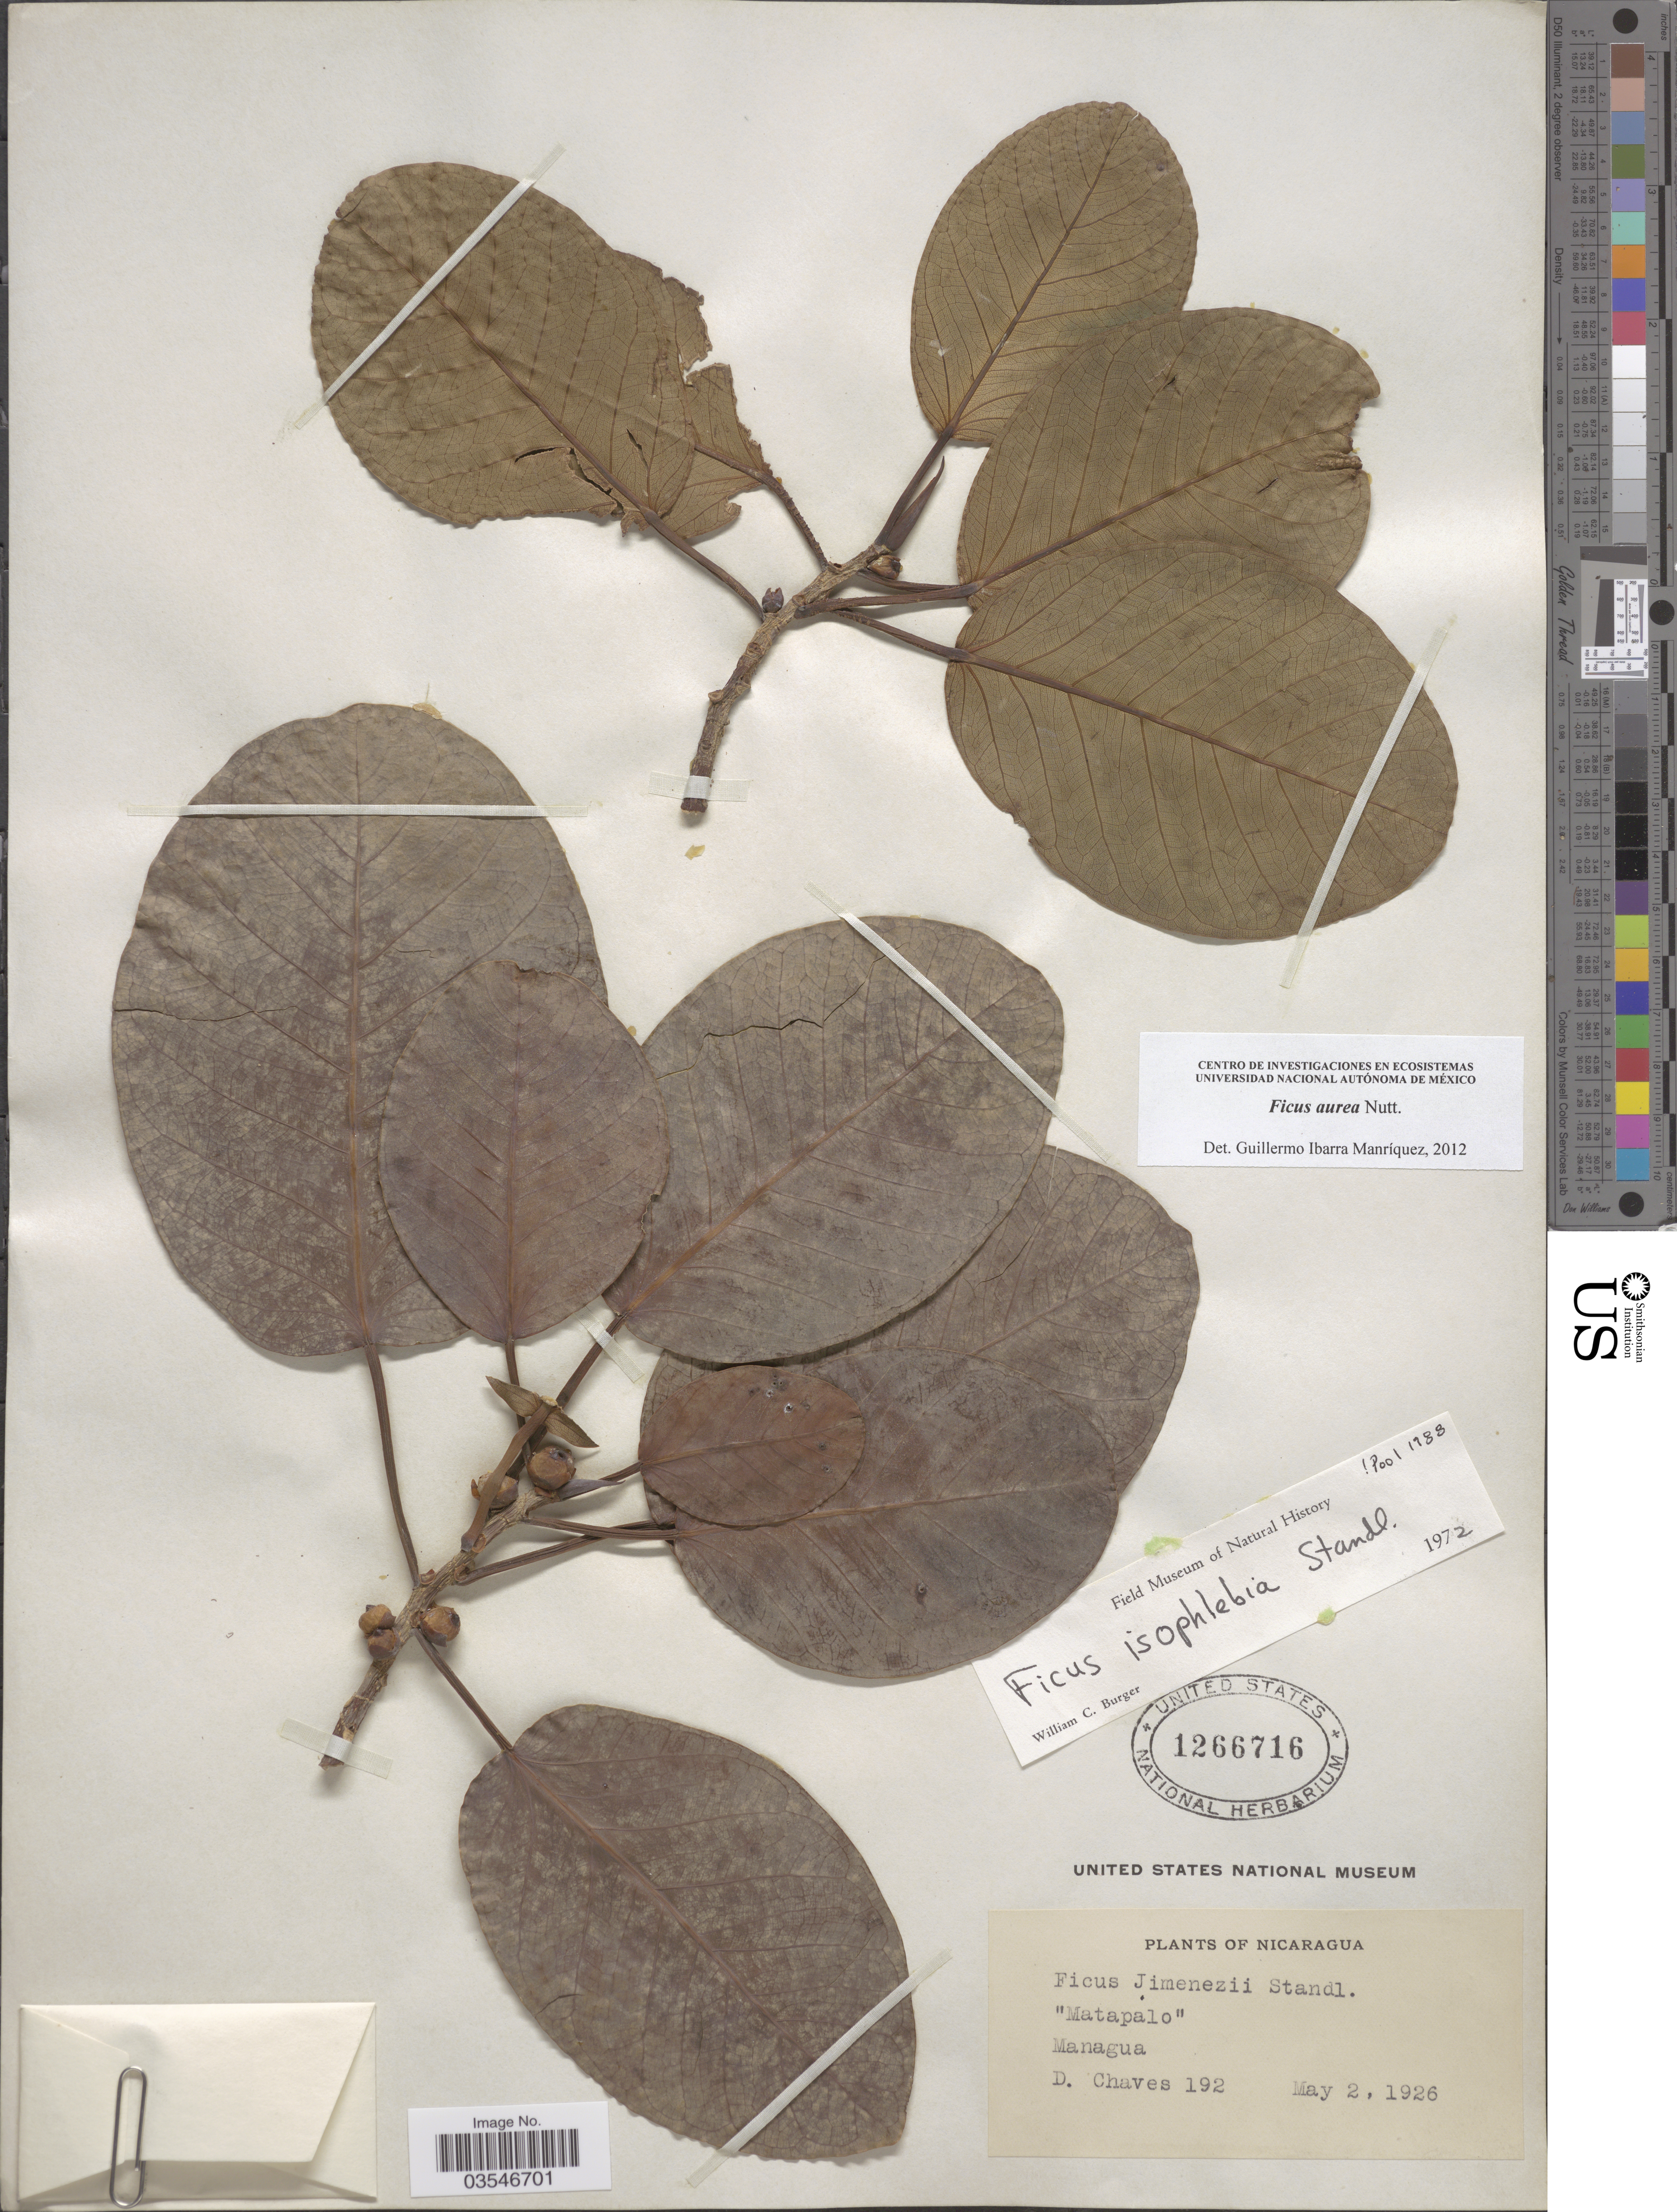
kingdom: Plantae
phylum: Tracheophyta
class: Magnoliopsida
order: Rosales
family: Moraceae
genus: Ficus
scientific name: Ficus aurea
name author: Nutt.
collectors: D. Chaves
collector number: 192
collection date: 1926-05-02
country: Nicaragua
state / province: Managua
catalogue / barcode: US 1266716